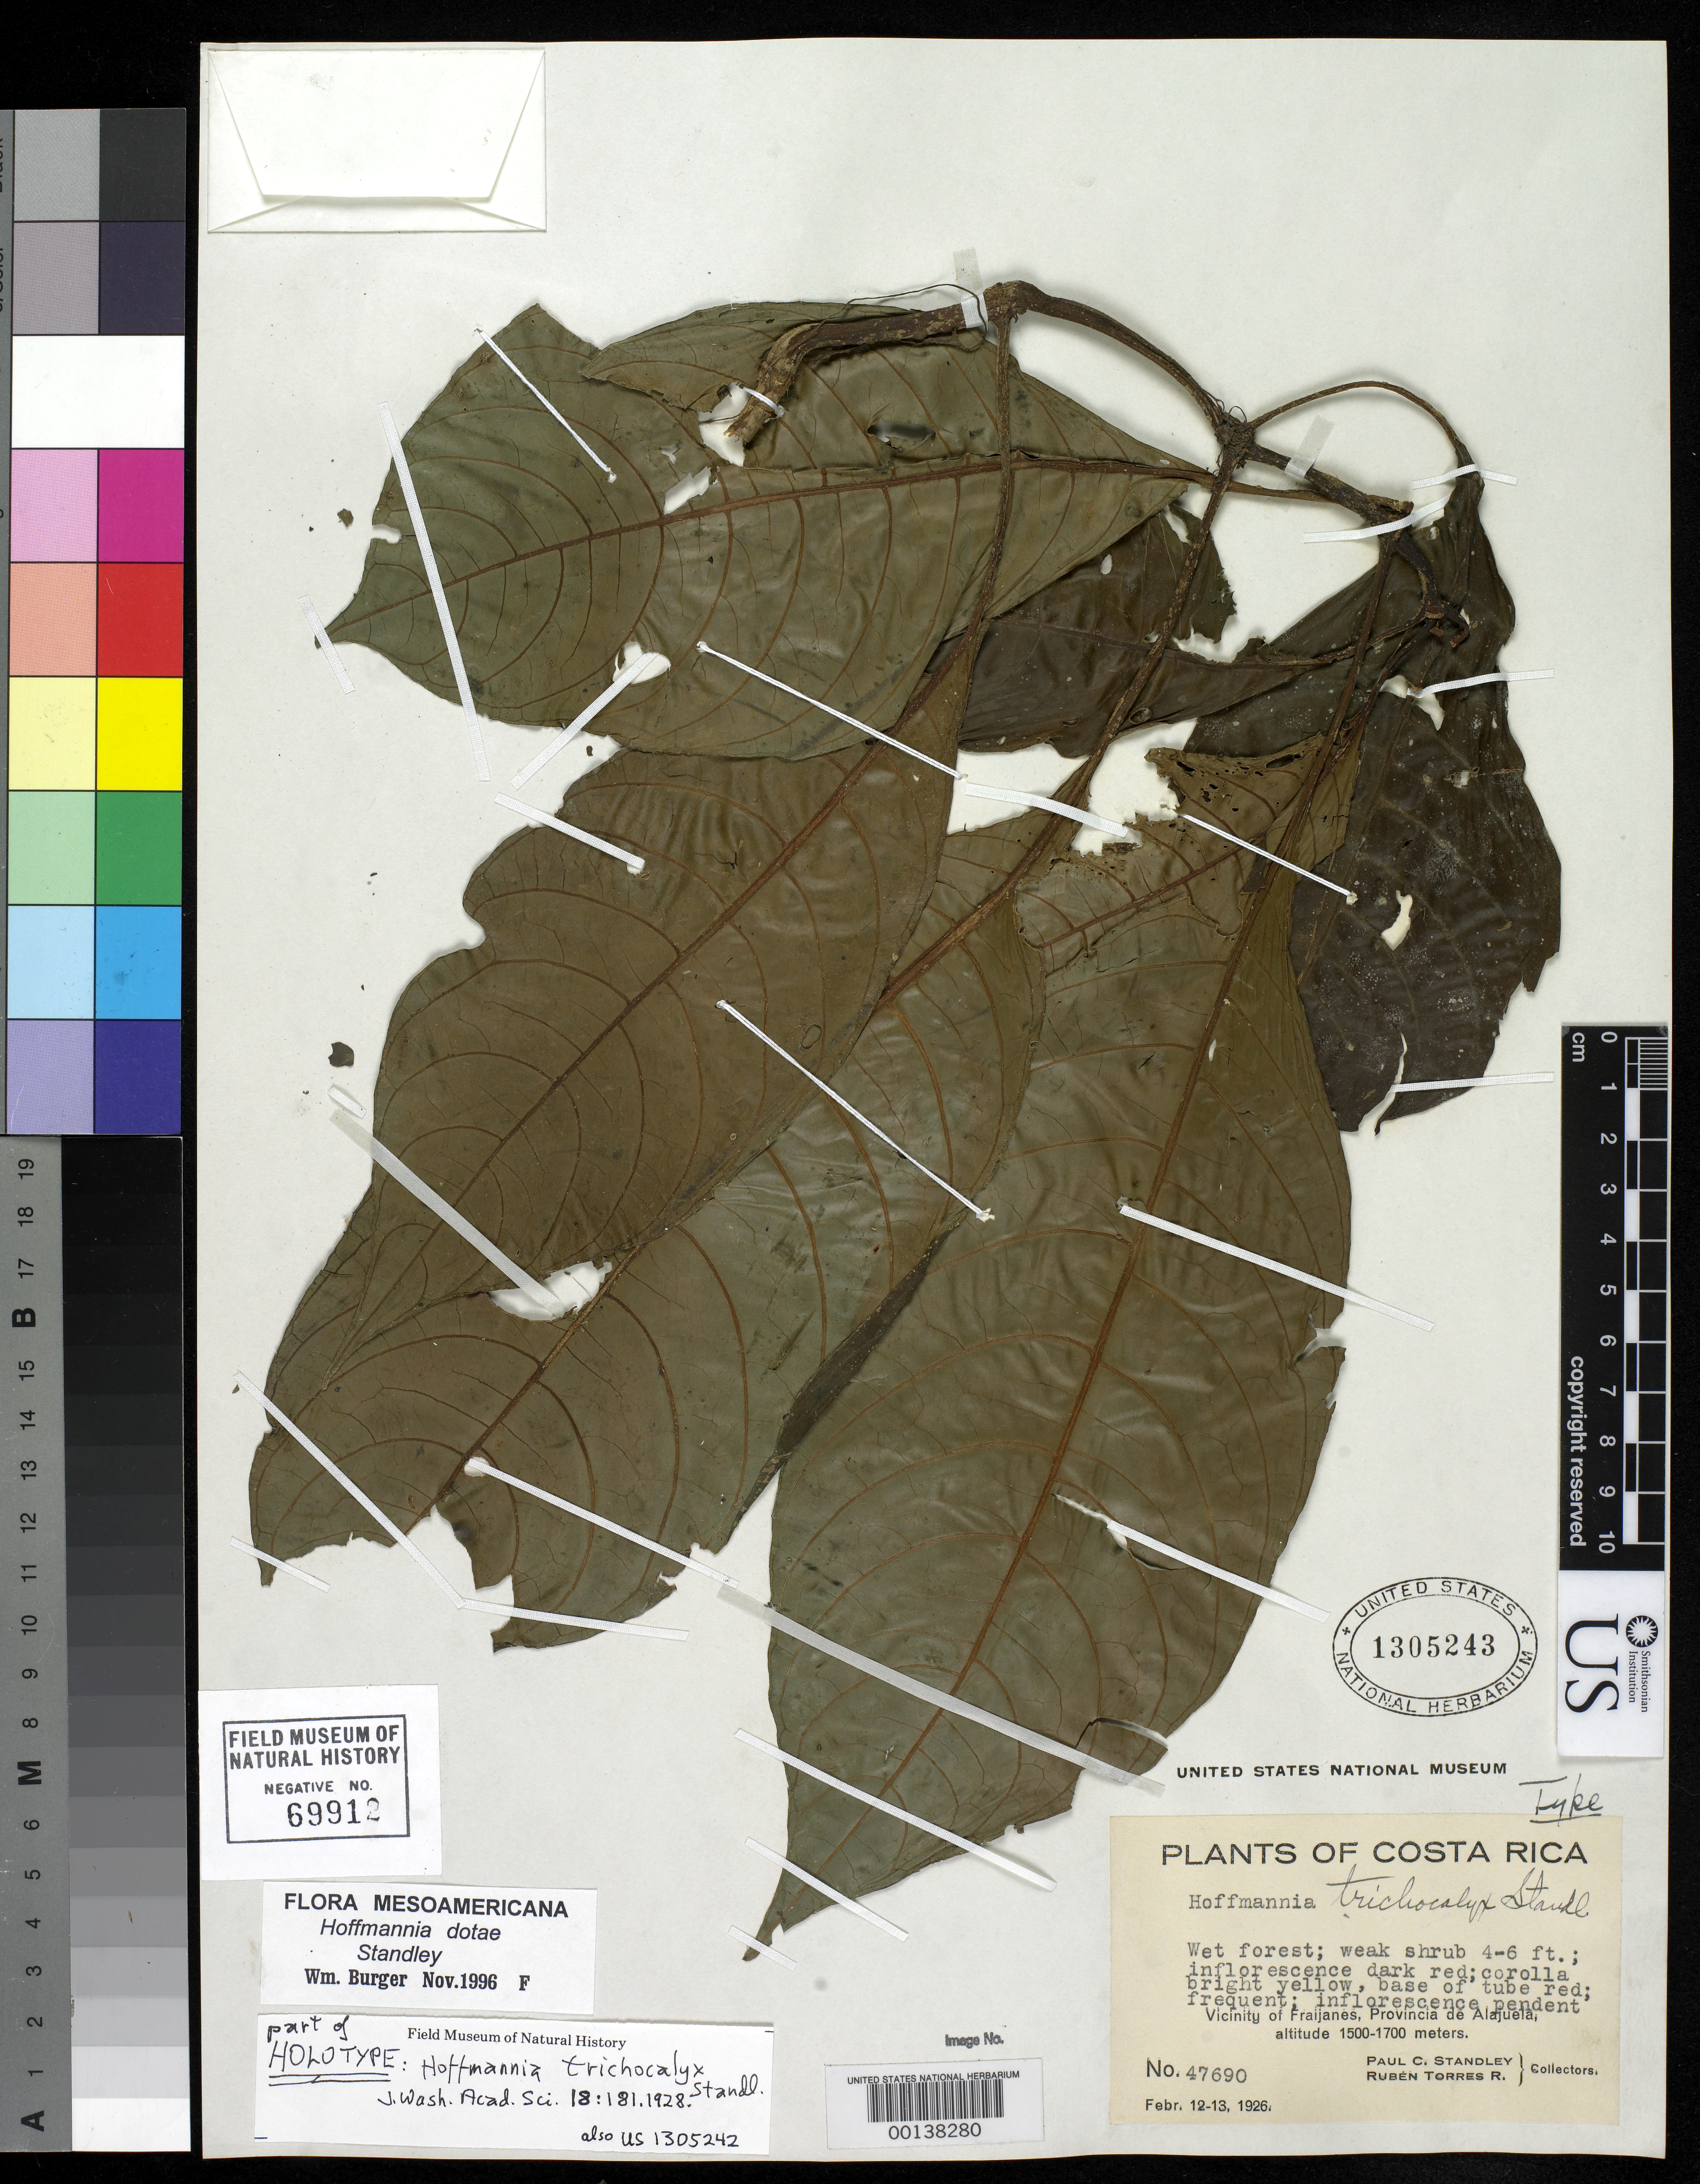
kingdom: Plantae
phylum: Tracheophyta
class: Magnoliopsida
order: Gentianales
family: Rubiaceae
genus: Hoffmannia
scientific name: Hoffmannia trichocalyx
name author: Standl.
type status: Holotype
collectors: P. C. Standley & R. Torres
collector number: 47690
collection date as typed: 12 Feb 1926 to 13 Feb 1926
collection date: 1926-02-12/1926-02-13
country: Costa Rica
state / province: Alajuela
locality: Vicinity of Fraijanes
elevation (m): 1500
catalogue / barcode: US 1305243